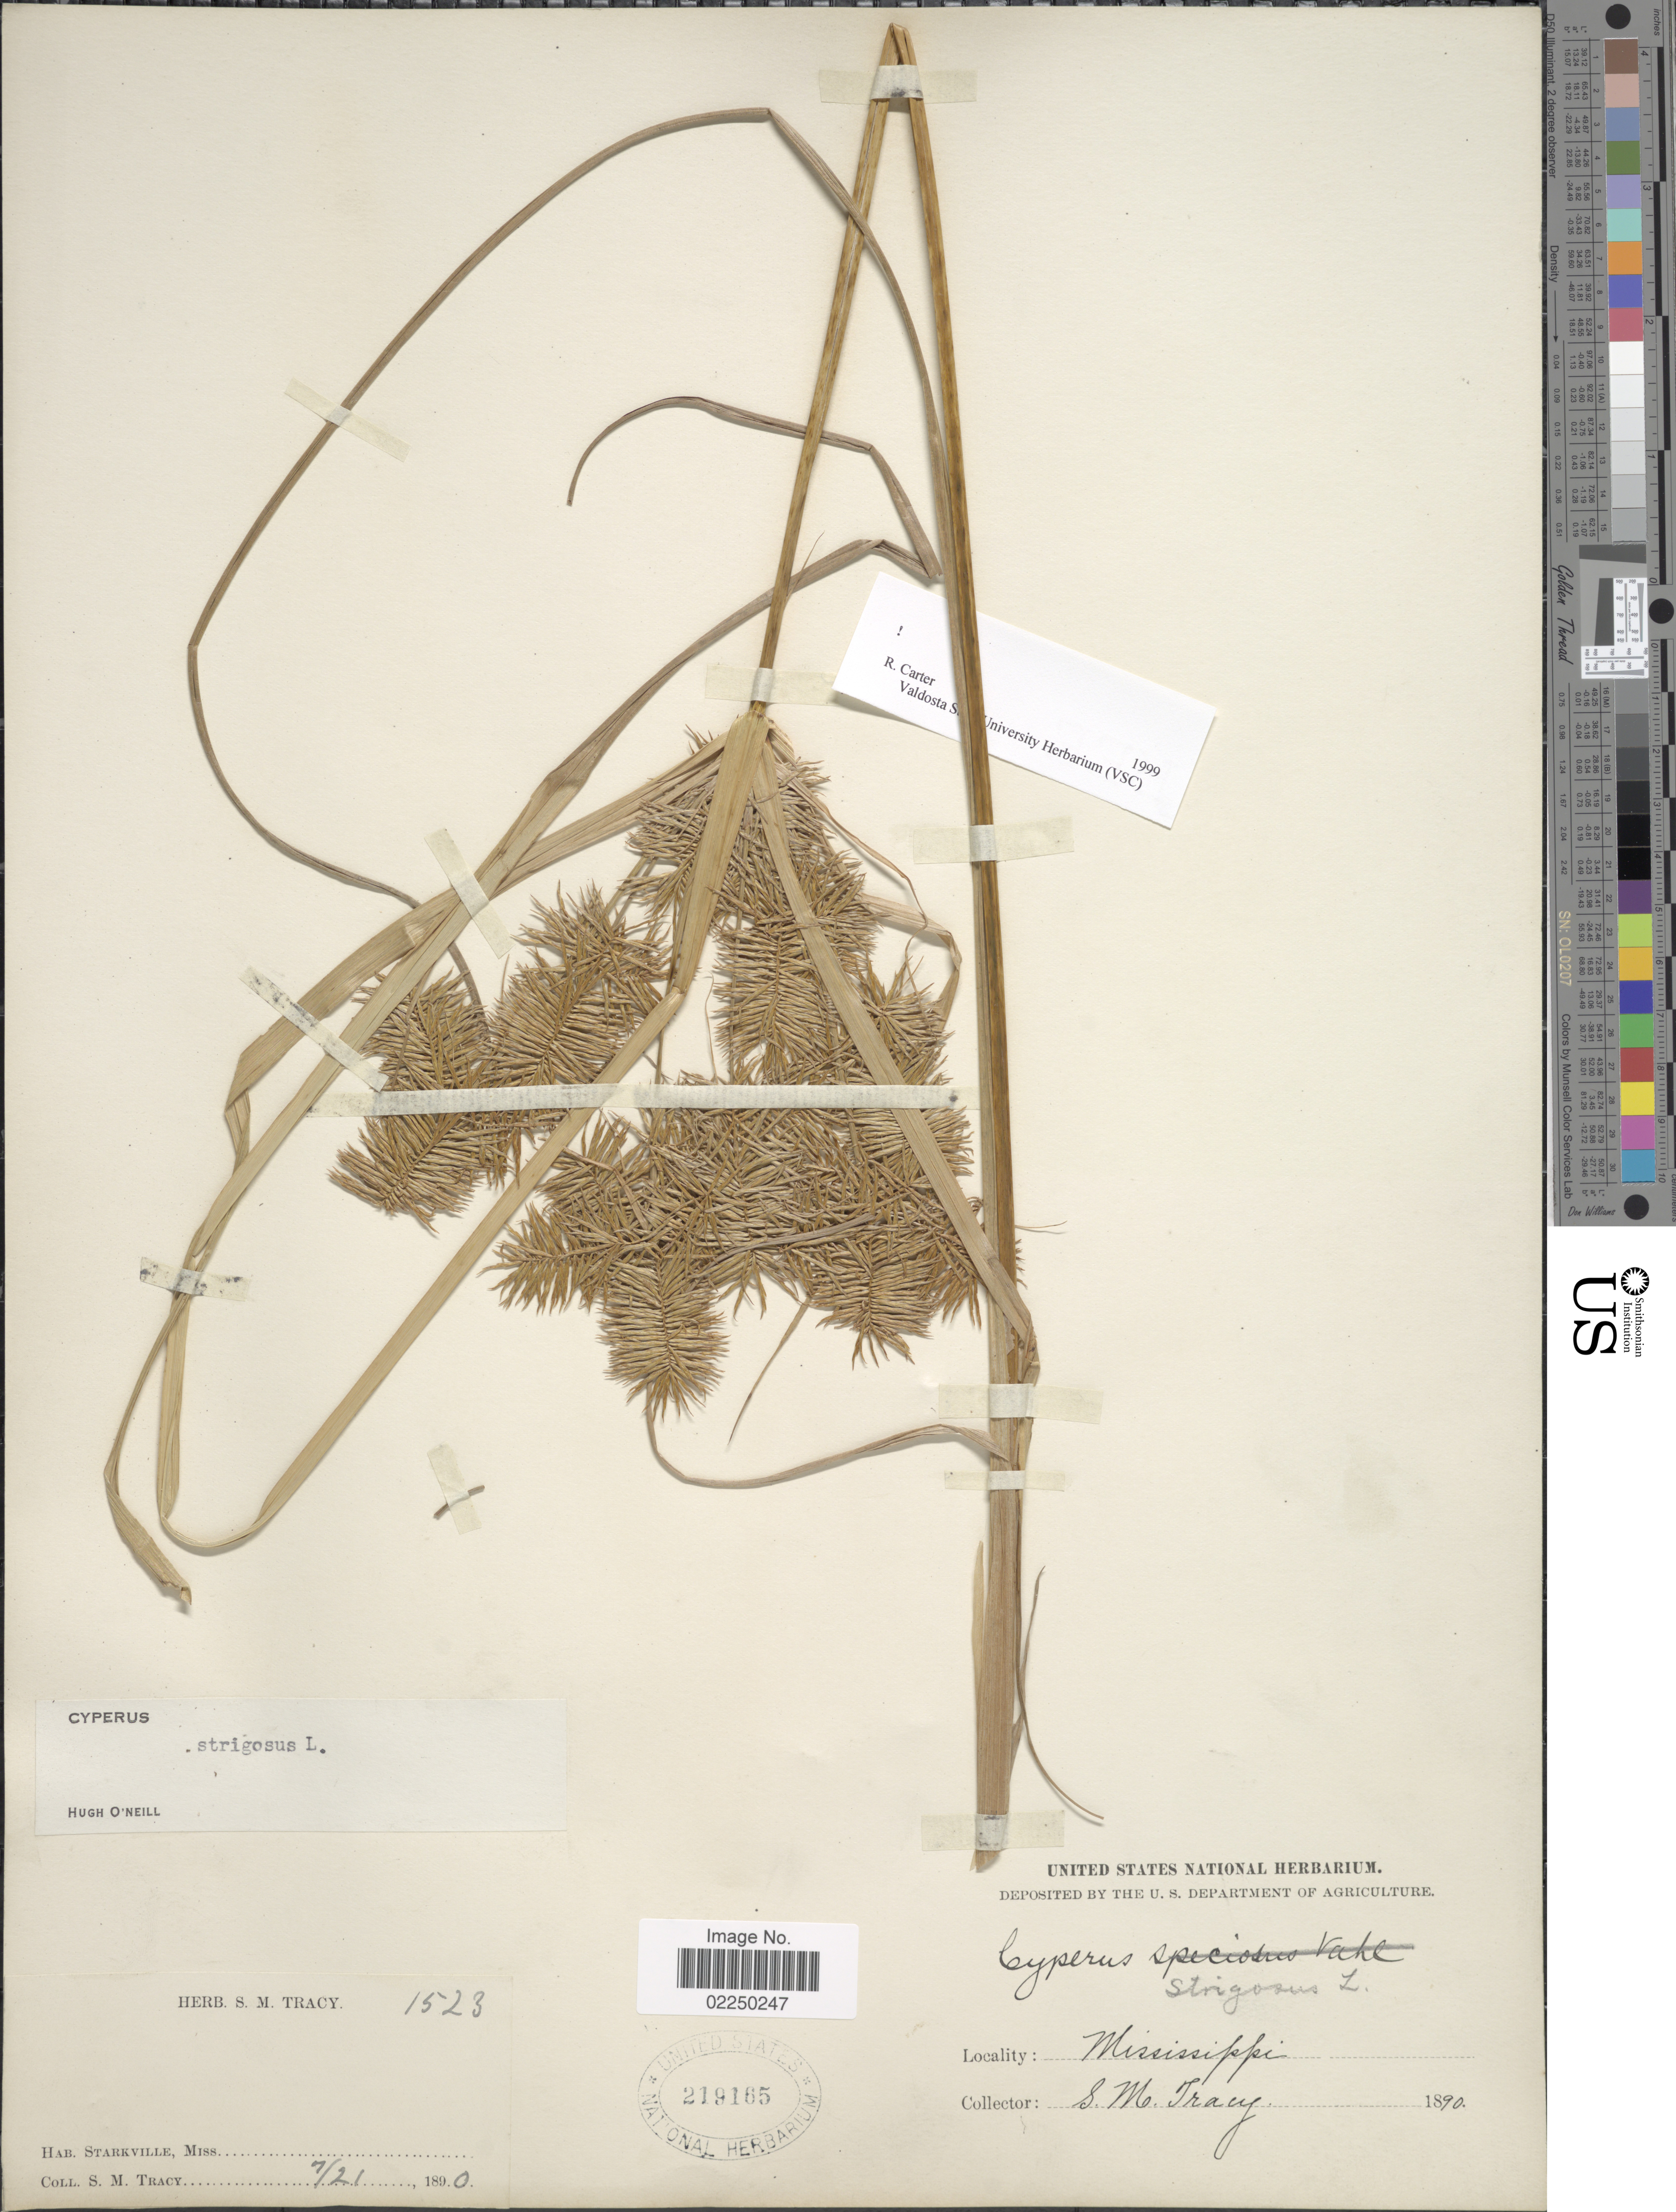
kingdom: Plantae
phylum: Tracheophyta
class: Liliopsida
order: Poales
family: Cyperaceae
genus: Cyperus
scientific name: Cyperus strigosus L.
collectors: S. M. Tracy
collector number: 1523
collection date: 1890-07-21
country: United States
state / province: Mississippi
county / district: Oktibbeha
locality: Starkville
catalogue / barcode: US 219165